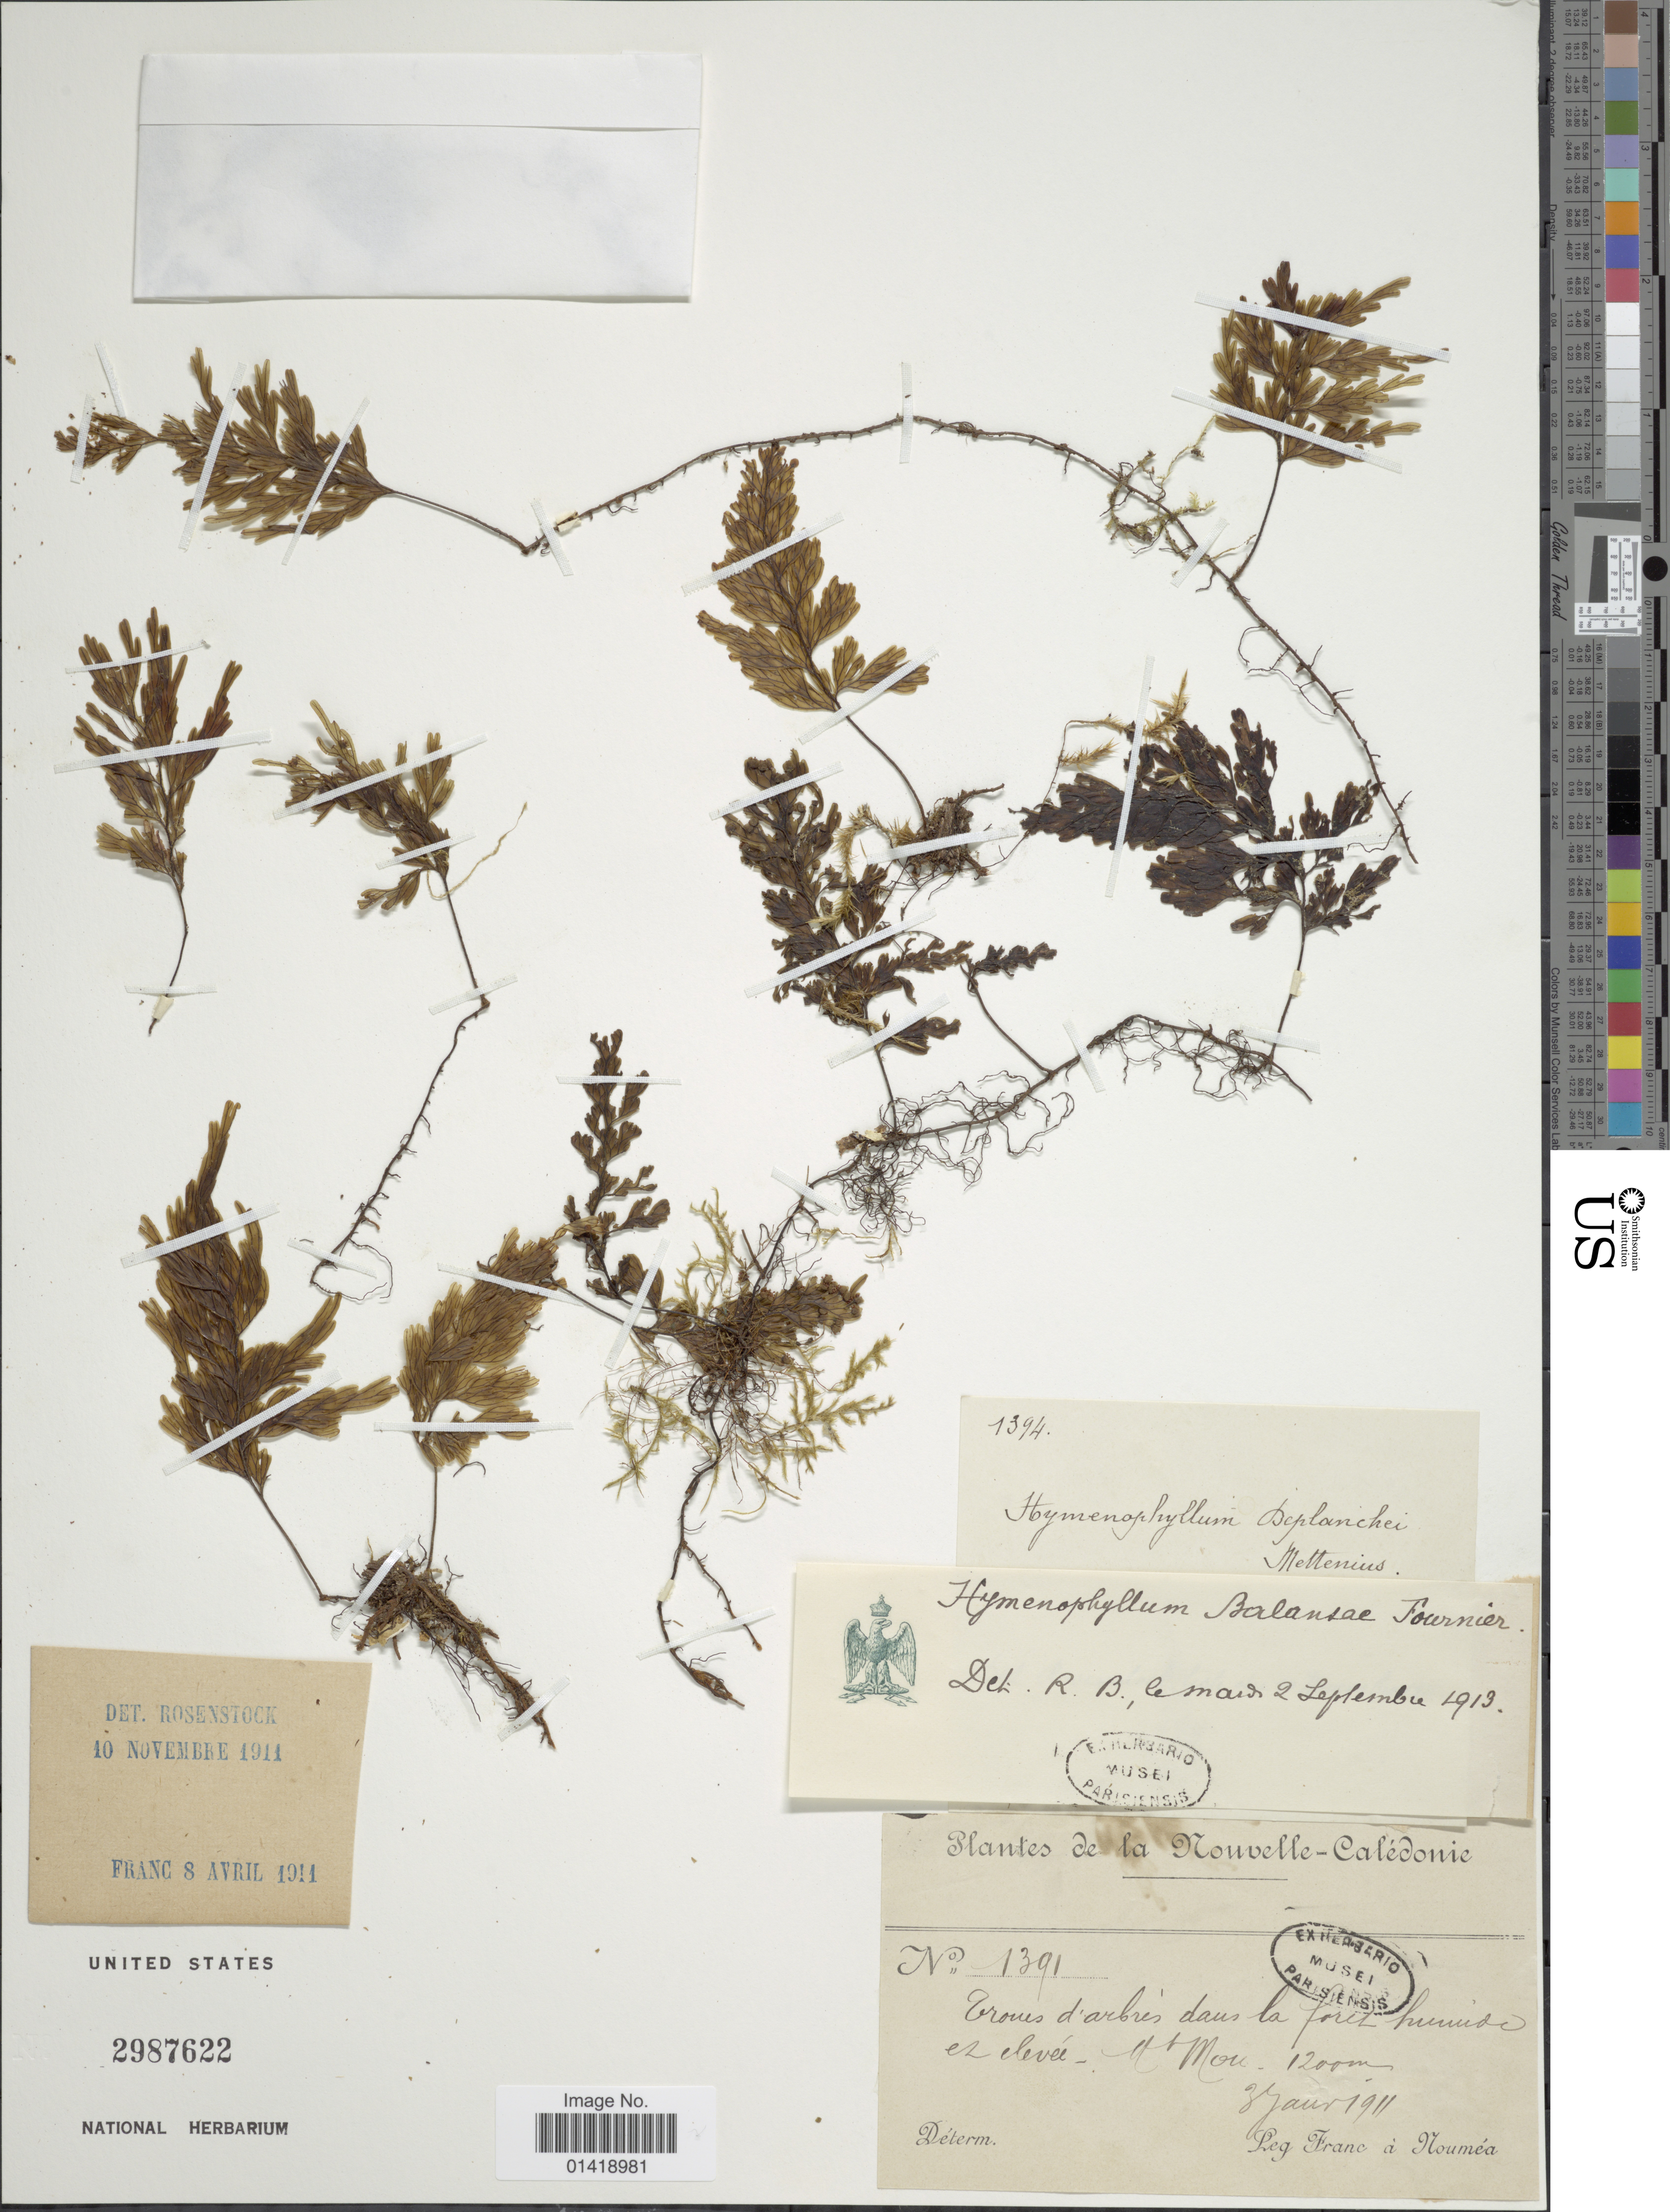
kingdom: Plantae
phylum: Tracheophyta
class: Polypodiopsida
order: Hymenophyllales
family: Hymenophyllaceae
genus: Hymenophyllum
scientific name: Hymenophyllum deplanchei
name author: Mett. ex Kuhn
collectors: Franc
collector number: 1391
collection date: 1911-01-03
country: New Caledonia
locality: Nouvelle Caledonie crous d'arbres daus la foret humide et elevee Mt. Mou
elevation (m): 1200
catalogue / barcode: US 2987622